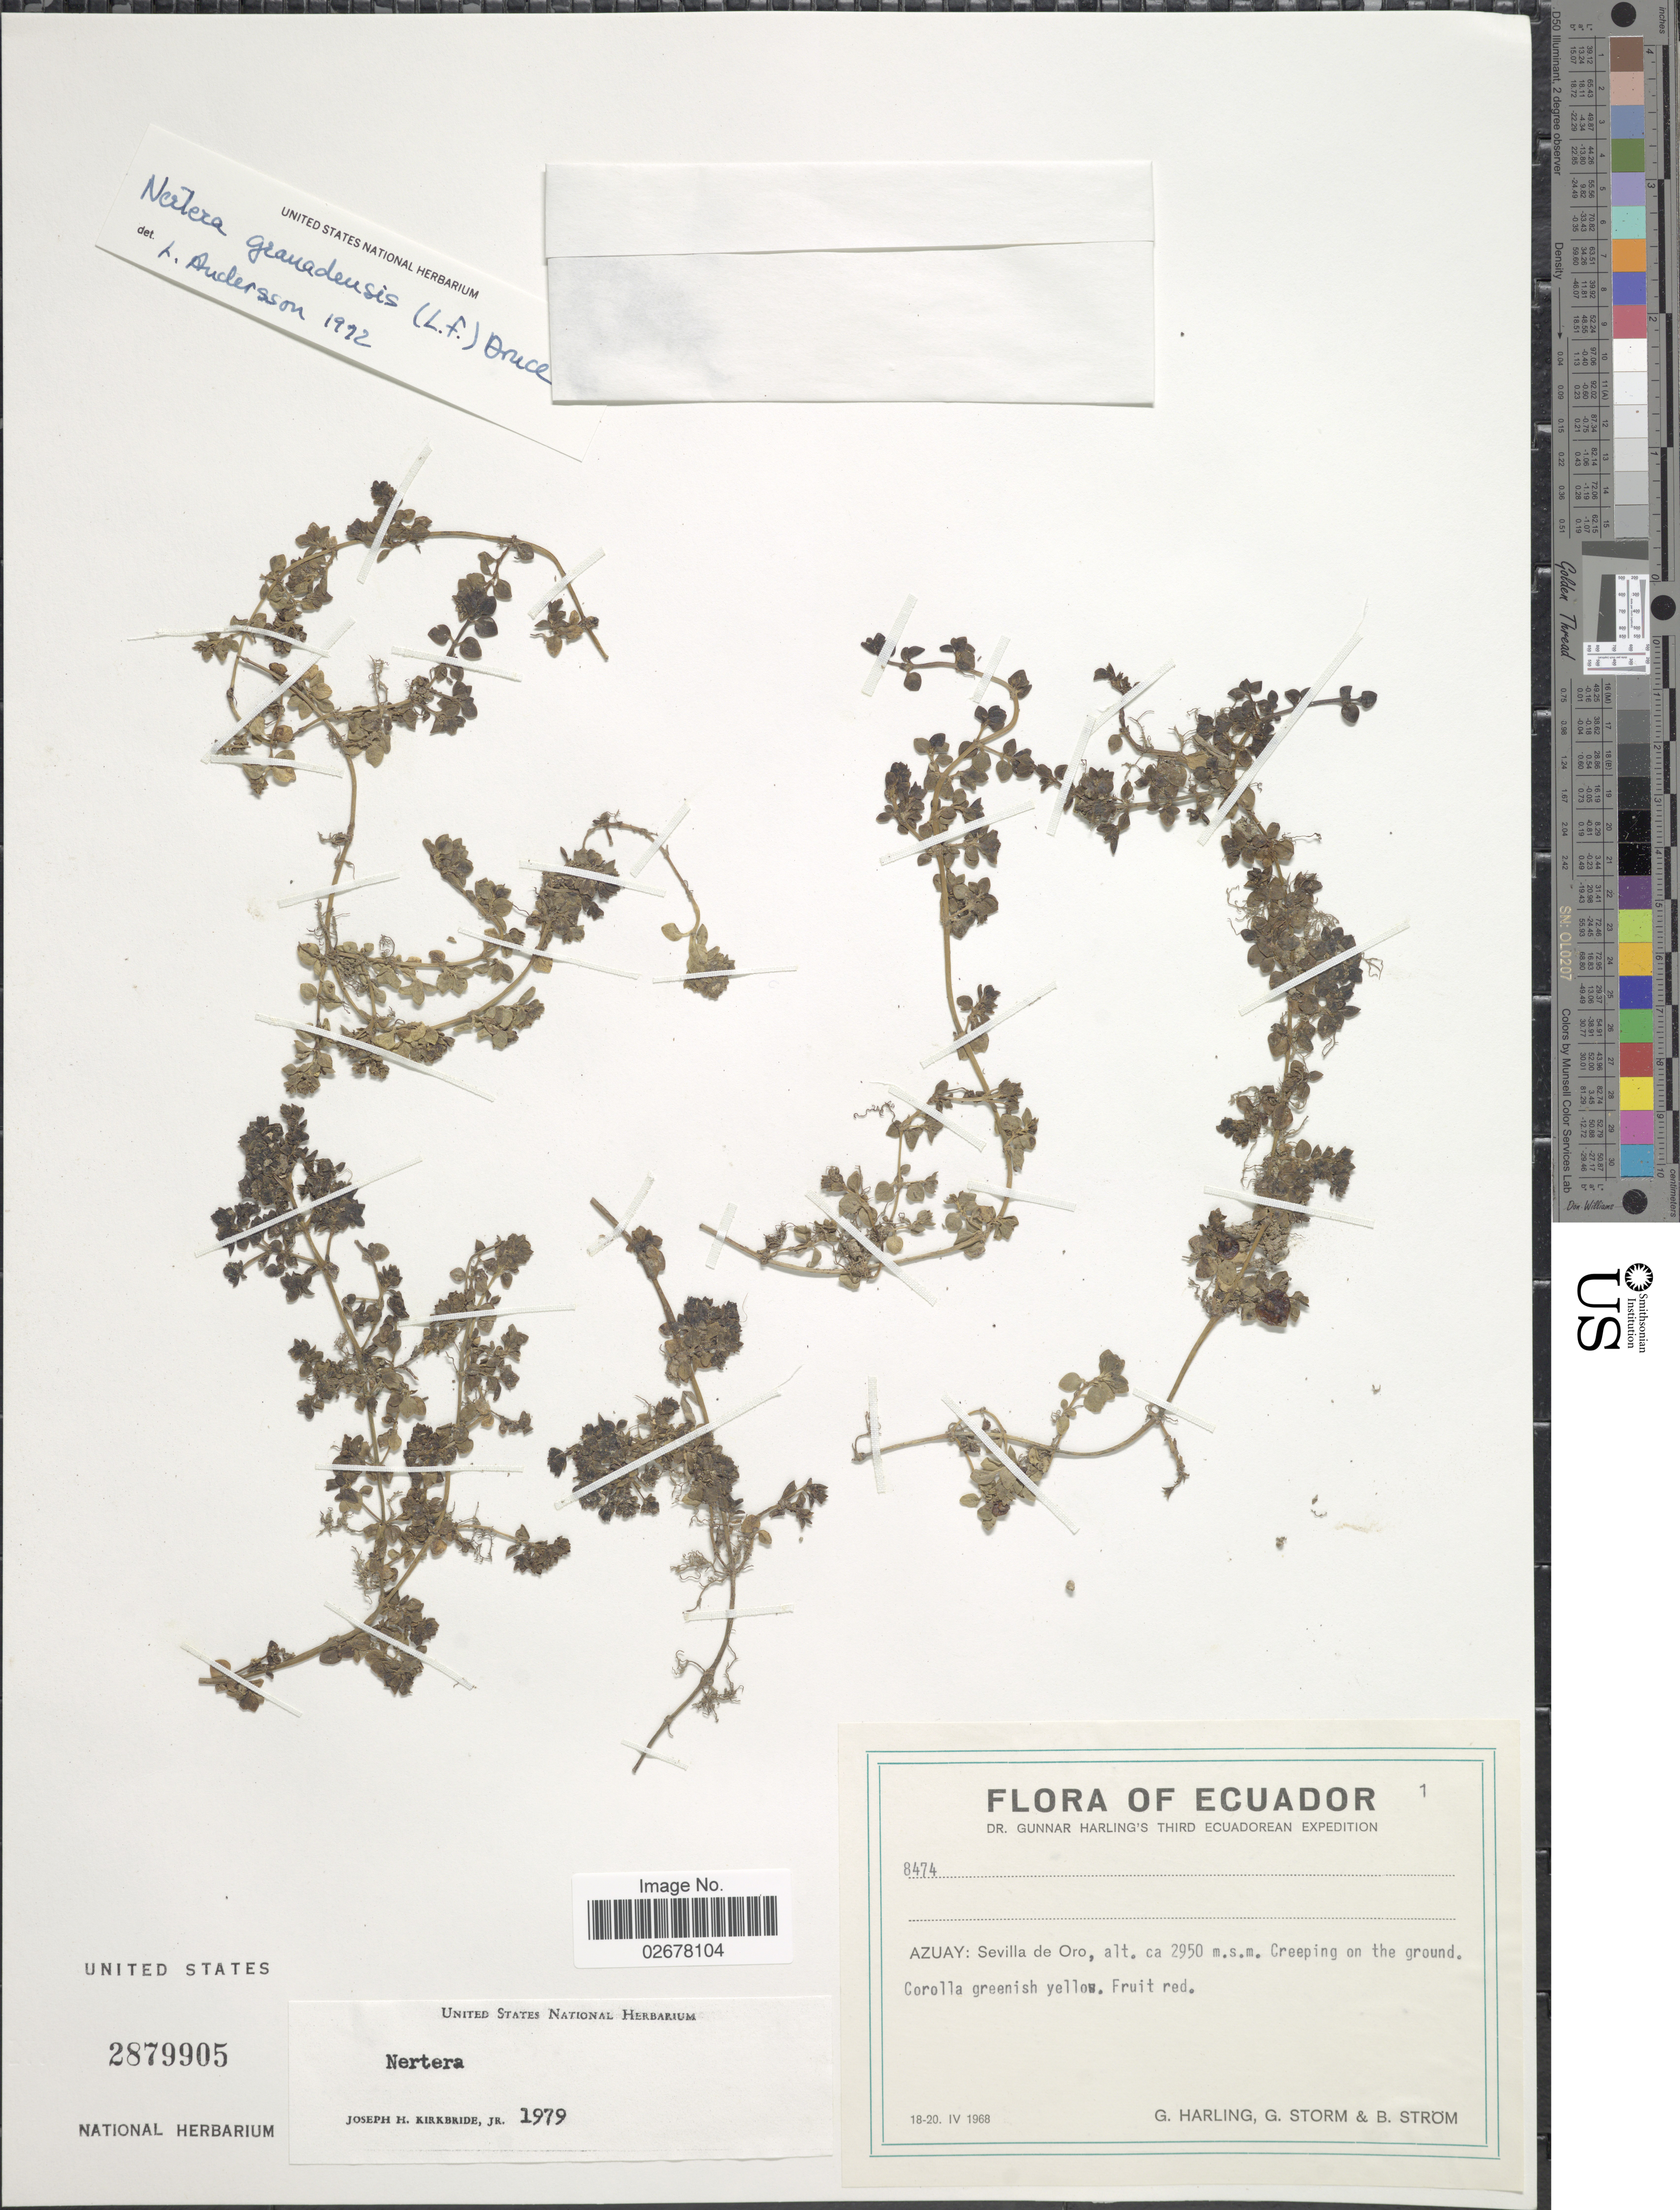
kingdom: Plantae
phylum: Tracheophyta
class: Magnoliopsida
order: Gentianales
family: Rubiaceae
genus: Nertera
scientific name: Nertera depressa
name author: Banks & Sol. ex Gaertn.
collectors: G. Harling, G. Storm & B. Ström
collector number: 8474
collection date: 1968-04-18/1968-04-20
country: Ecuador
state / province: Azuay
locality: Sevilla de Oro. Creeping on the ground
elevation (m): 2950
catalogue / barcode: US 2879905